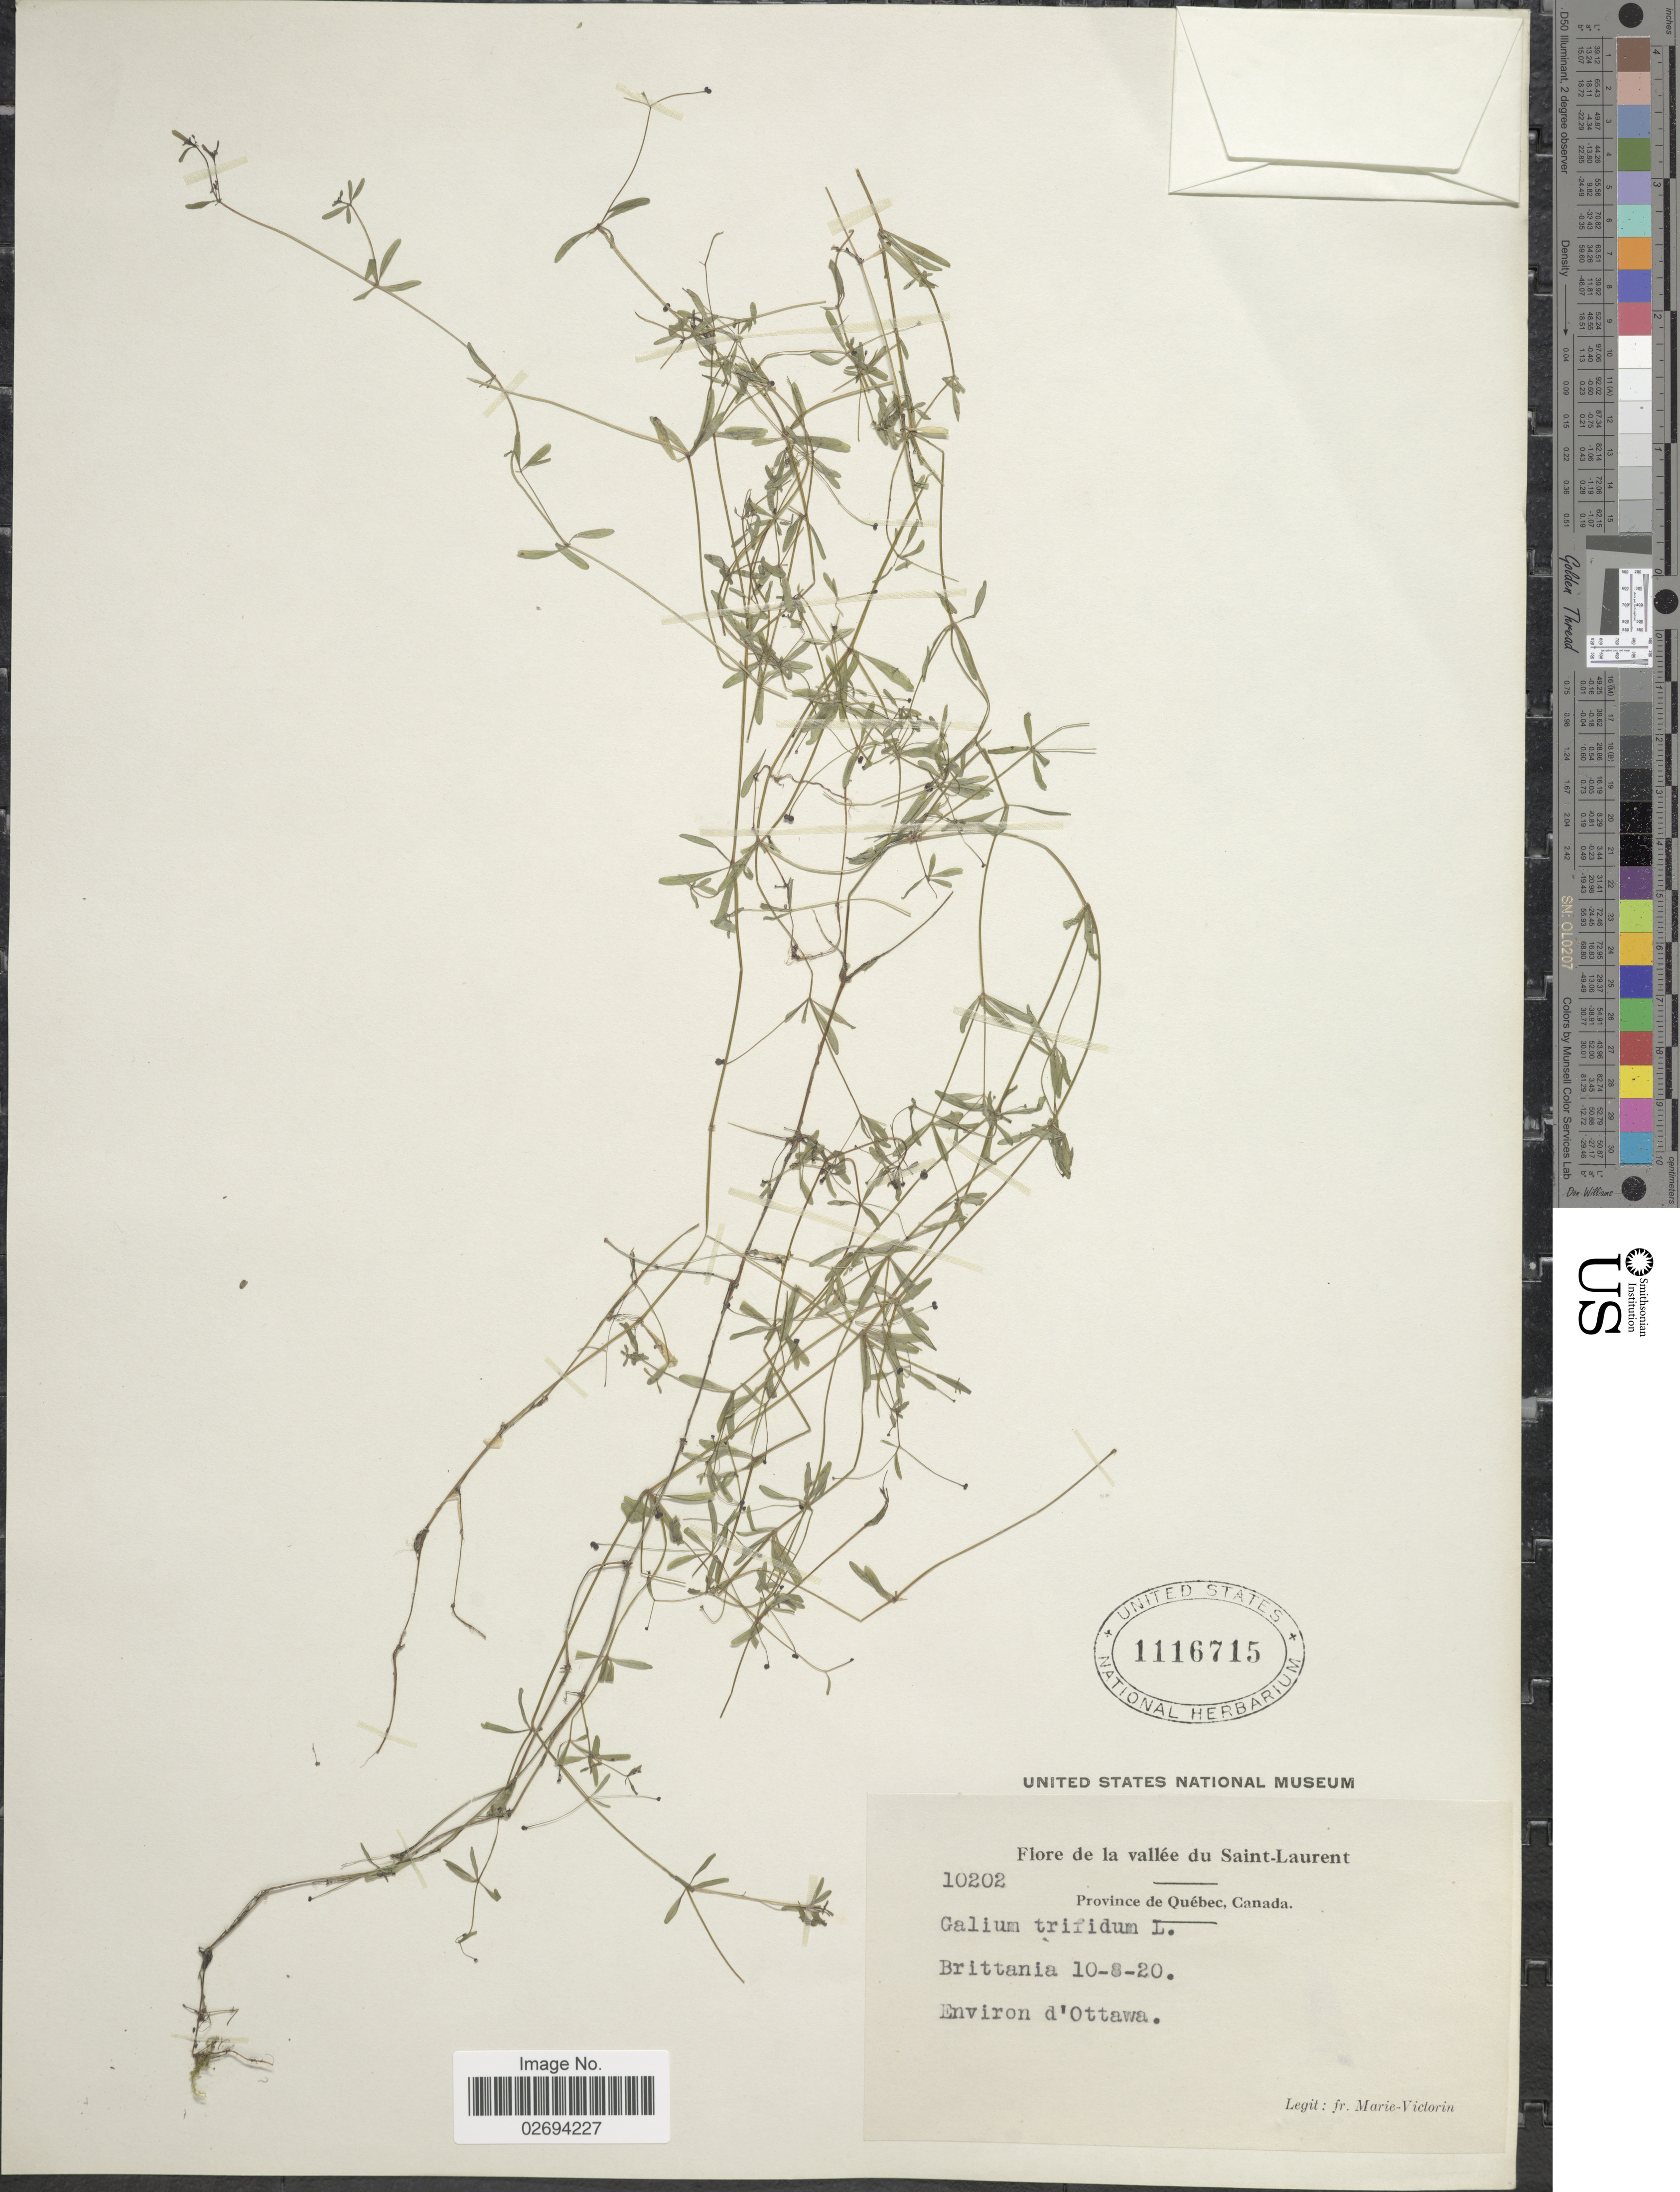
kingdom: Plantae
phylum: Tracheophyta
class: Magnoliopsida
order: Gentianales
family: Rubiaceae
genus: Galium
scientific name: Galium trifidum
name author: L.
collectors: F. Marie-Victorin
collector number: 10202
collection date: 1920-08-10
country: Canada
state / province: Quebec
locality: De la vallee du Saint-Laurent, Brittania, Environ d'Ottawa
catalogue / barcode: US 1116715